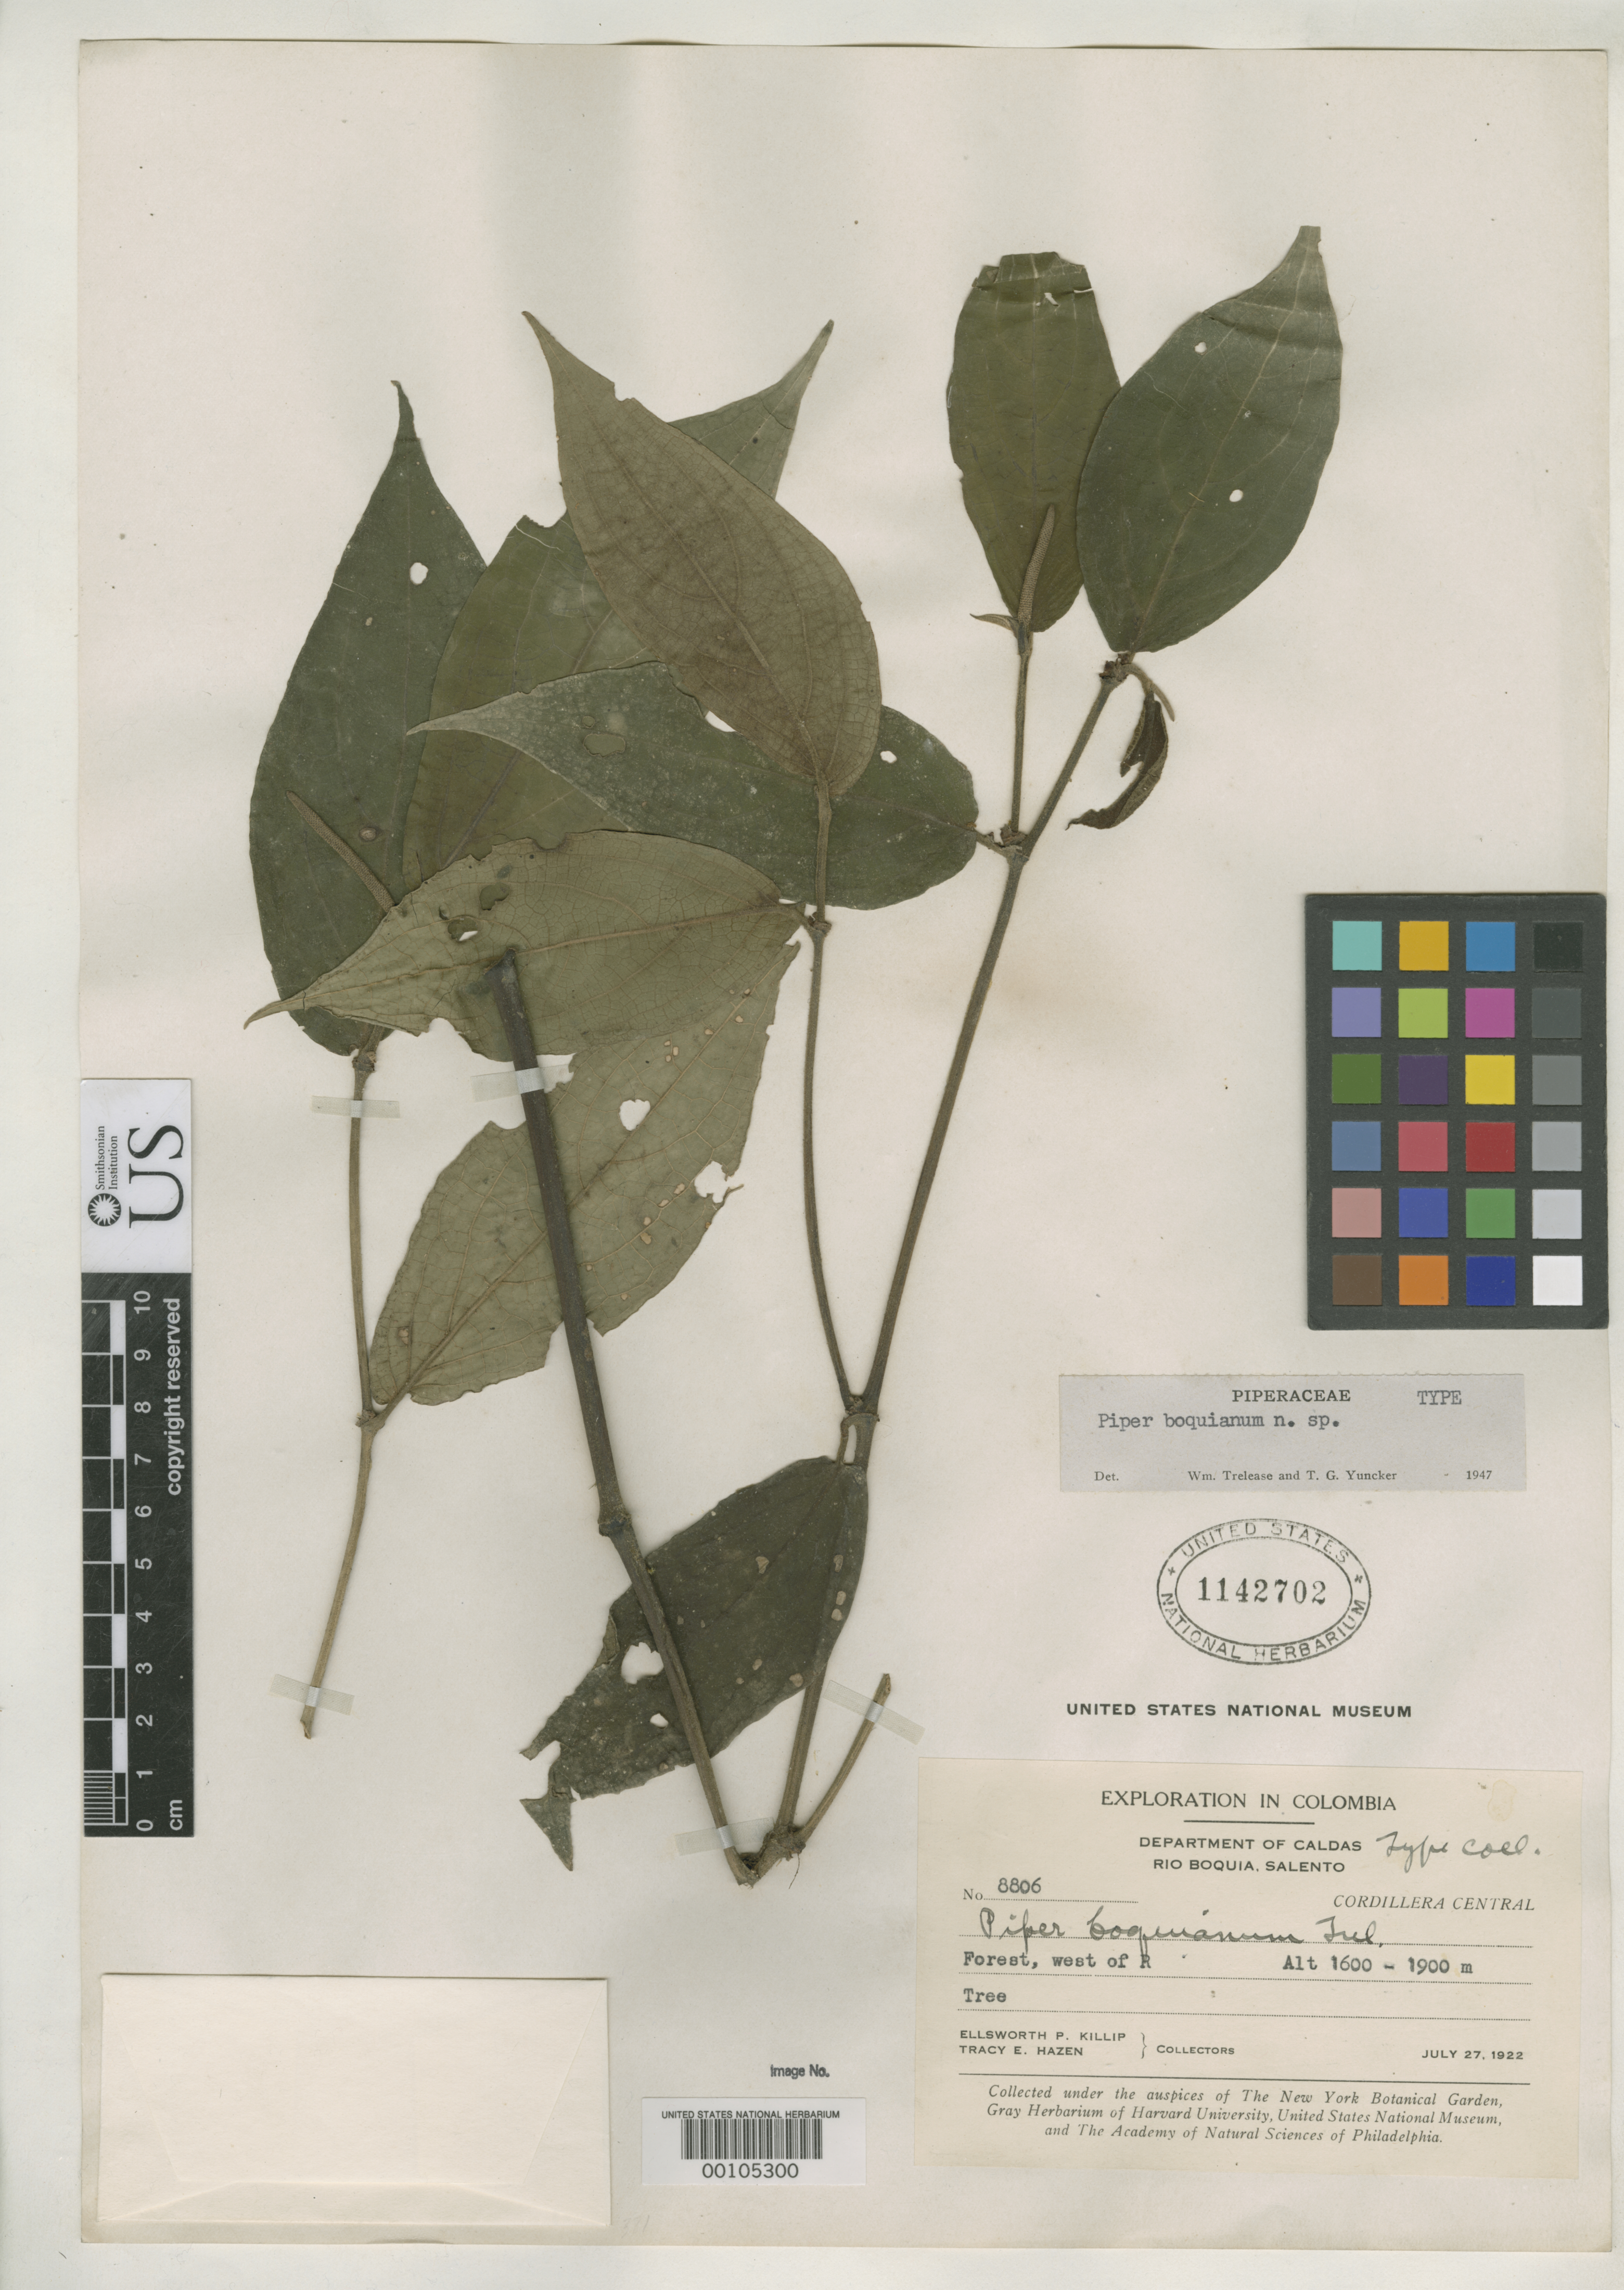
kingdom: Plantae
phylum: Tracheophyta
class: Magnoliopsida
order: Piperales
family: Piperaceae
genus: Piper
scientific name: Piper boquianum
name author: Trel. & Yunck.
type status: Holotype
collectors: E. P. Killip & T. E. Hazen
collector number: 8806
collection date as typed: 27 Jul 1922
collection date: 1922-07-27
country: Colombia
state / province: Caldas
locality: Cordillera Central, W of Rio Boquia.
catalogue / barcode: US 1142702